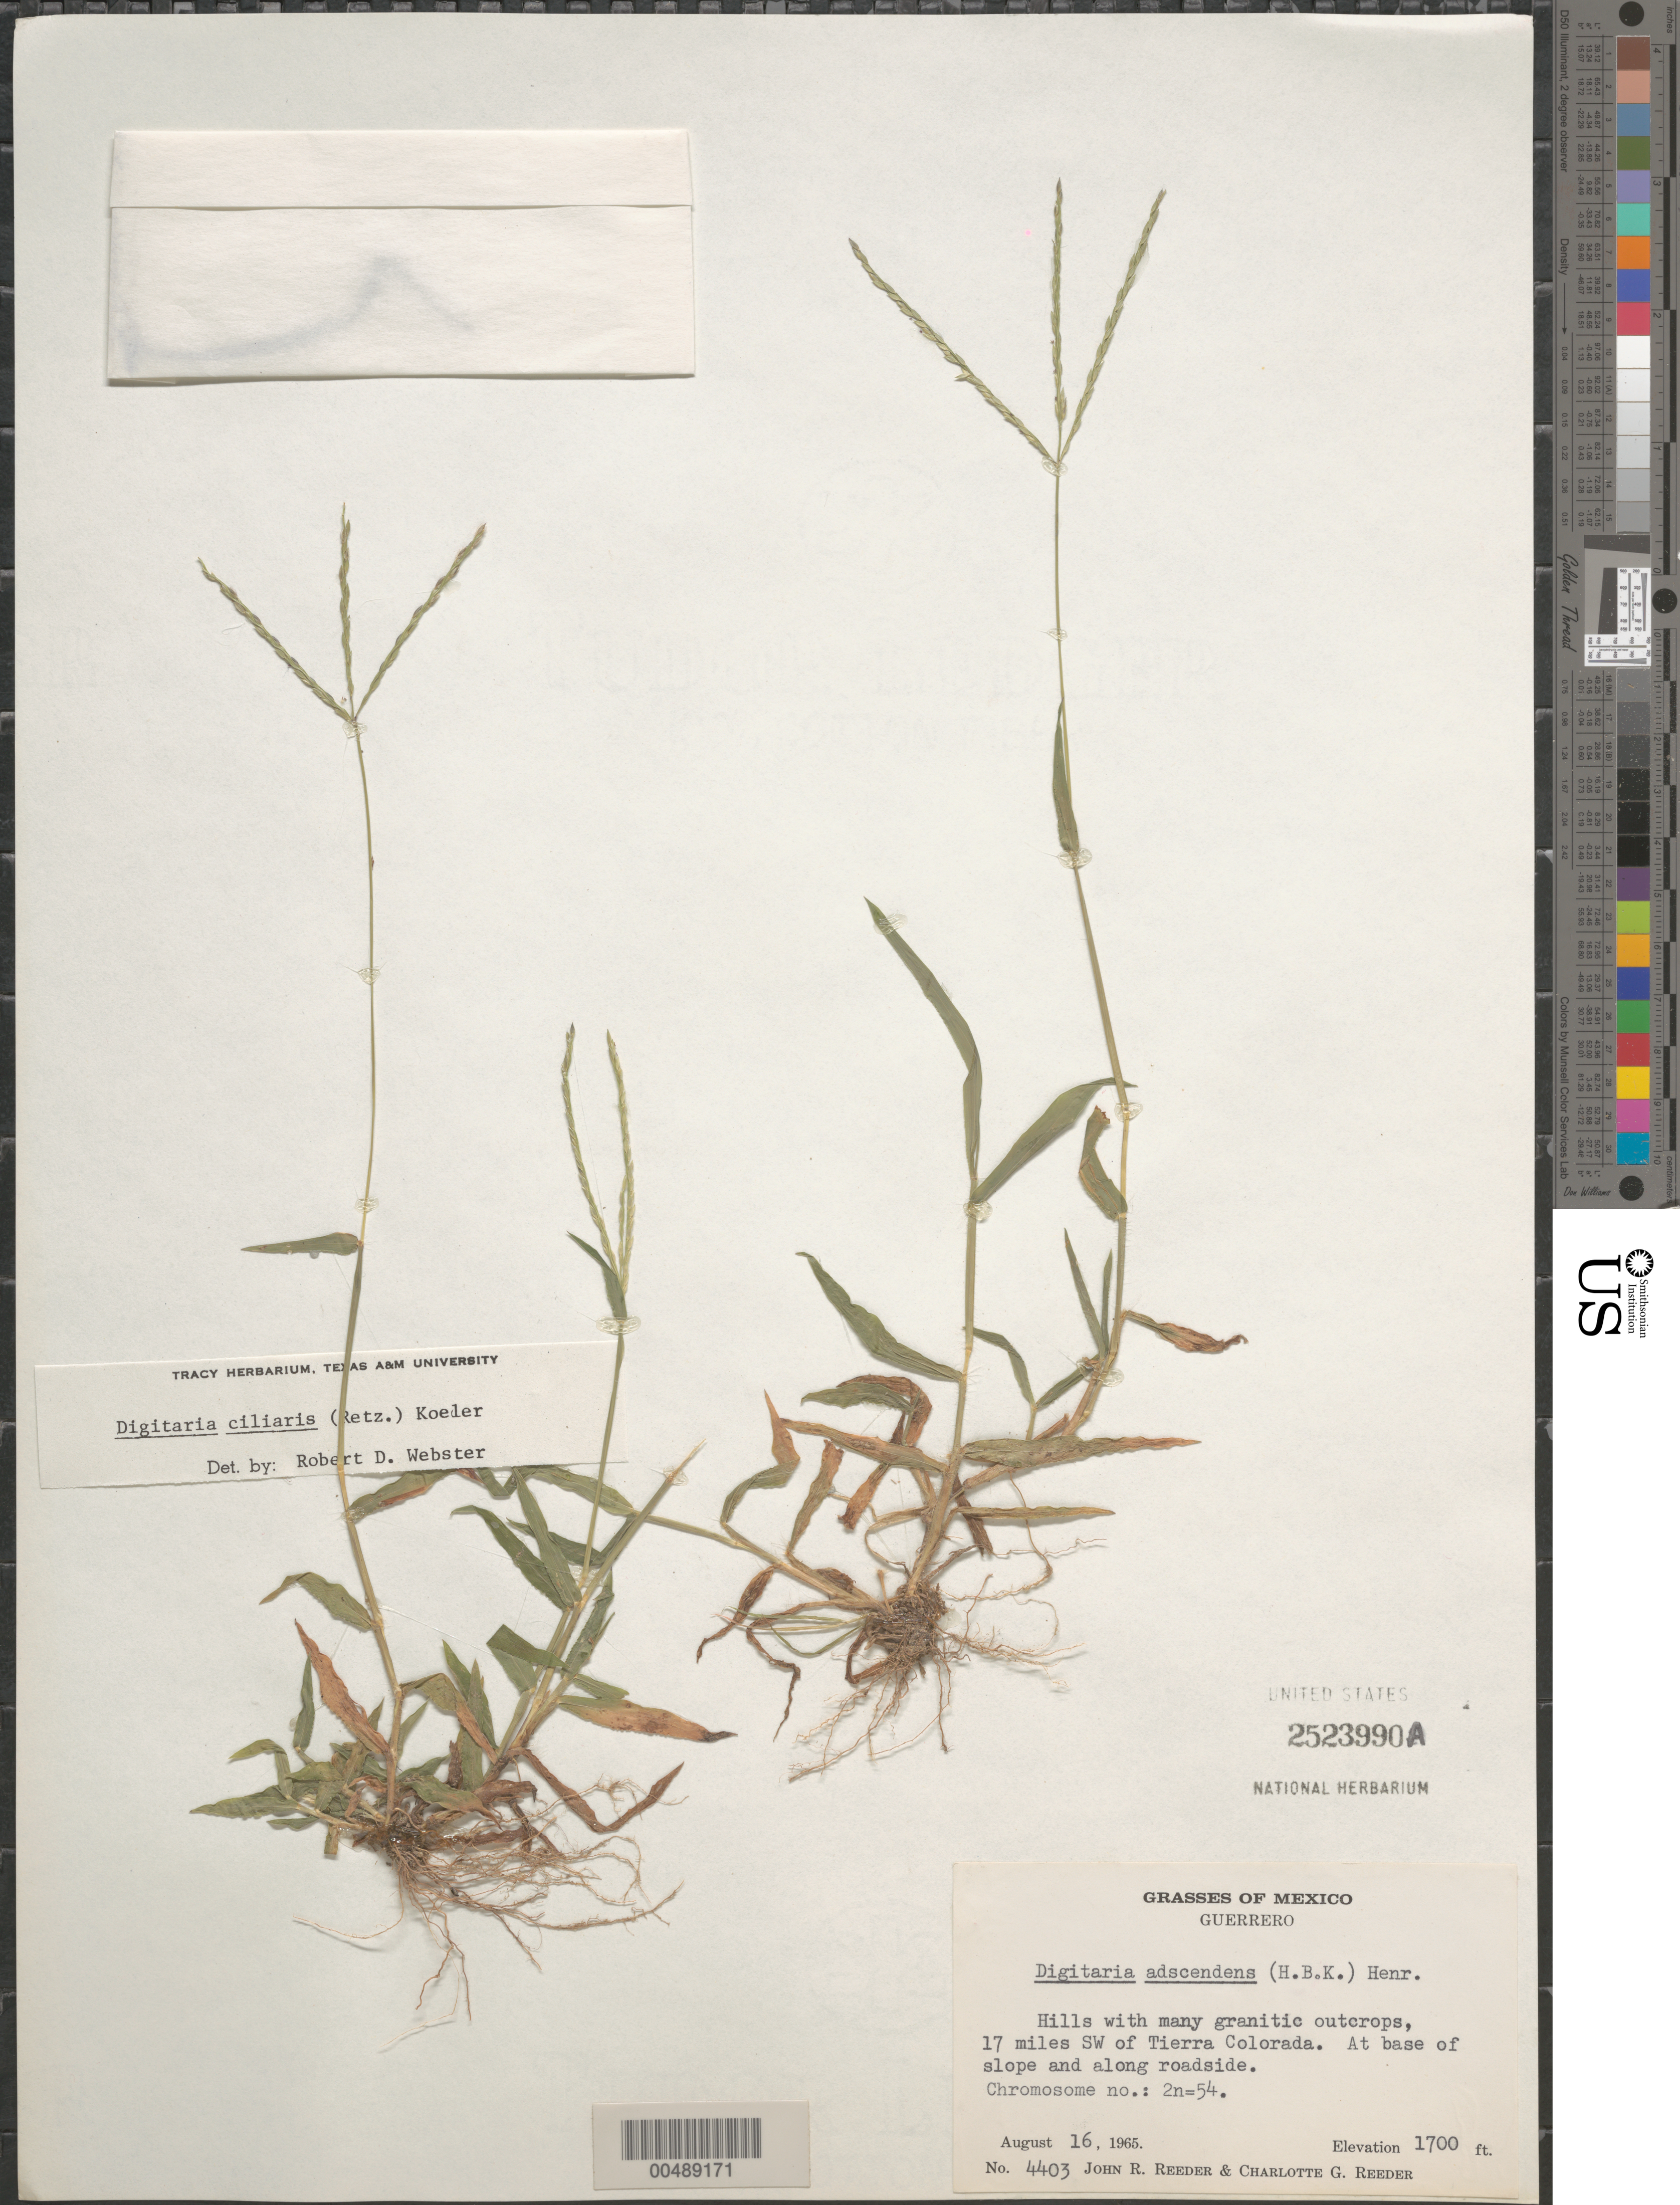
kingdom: Plantae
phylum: Tracheophyta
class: Liliopsida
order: Poales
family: Poaceae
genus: Digitaria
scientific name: Digitaria ciliaris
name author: (Retz.) Koeler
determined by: Webster, Robert D.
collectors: J. R. Reeder & C. G. Reeder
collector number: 4403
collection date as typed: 16 Aug 1965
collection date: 1965-08-16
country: Mexico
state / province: Guerrero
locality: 17 mi SW of Tierra Colorada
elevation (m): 518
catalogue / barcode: US 2523990